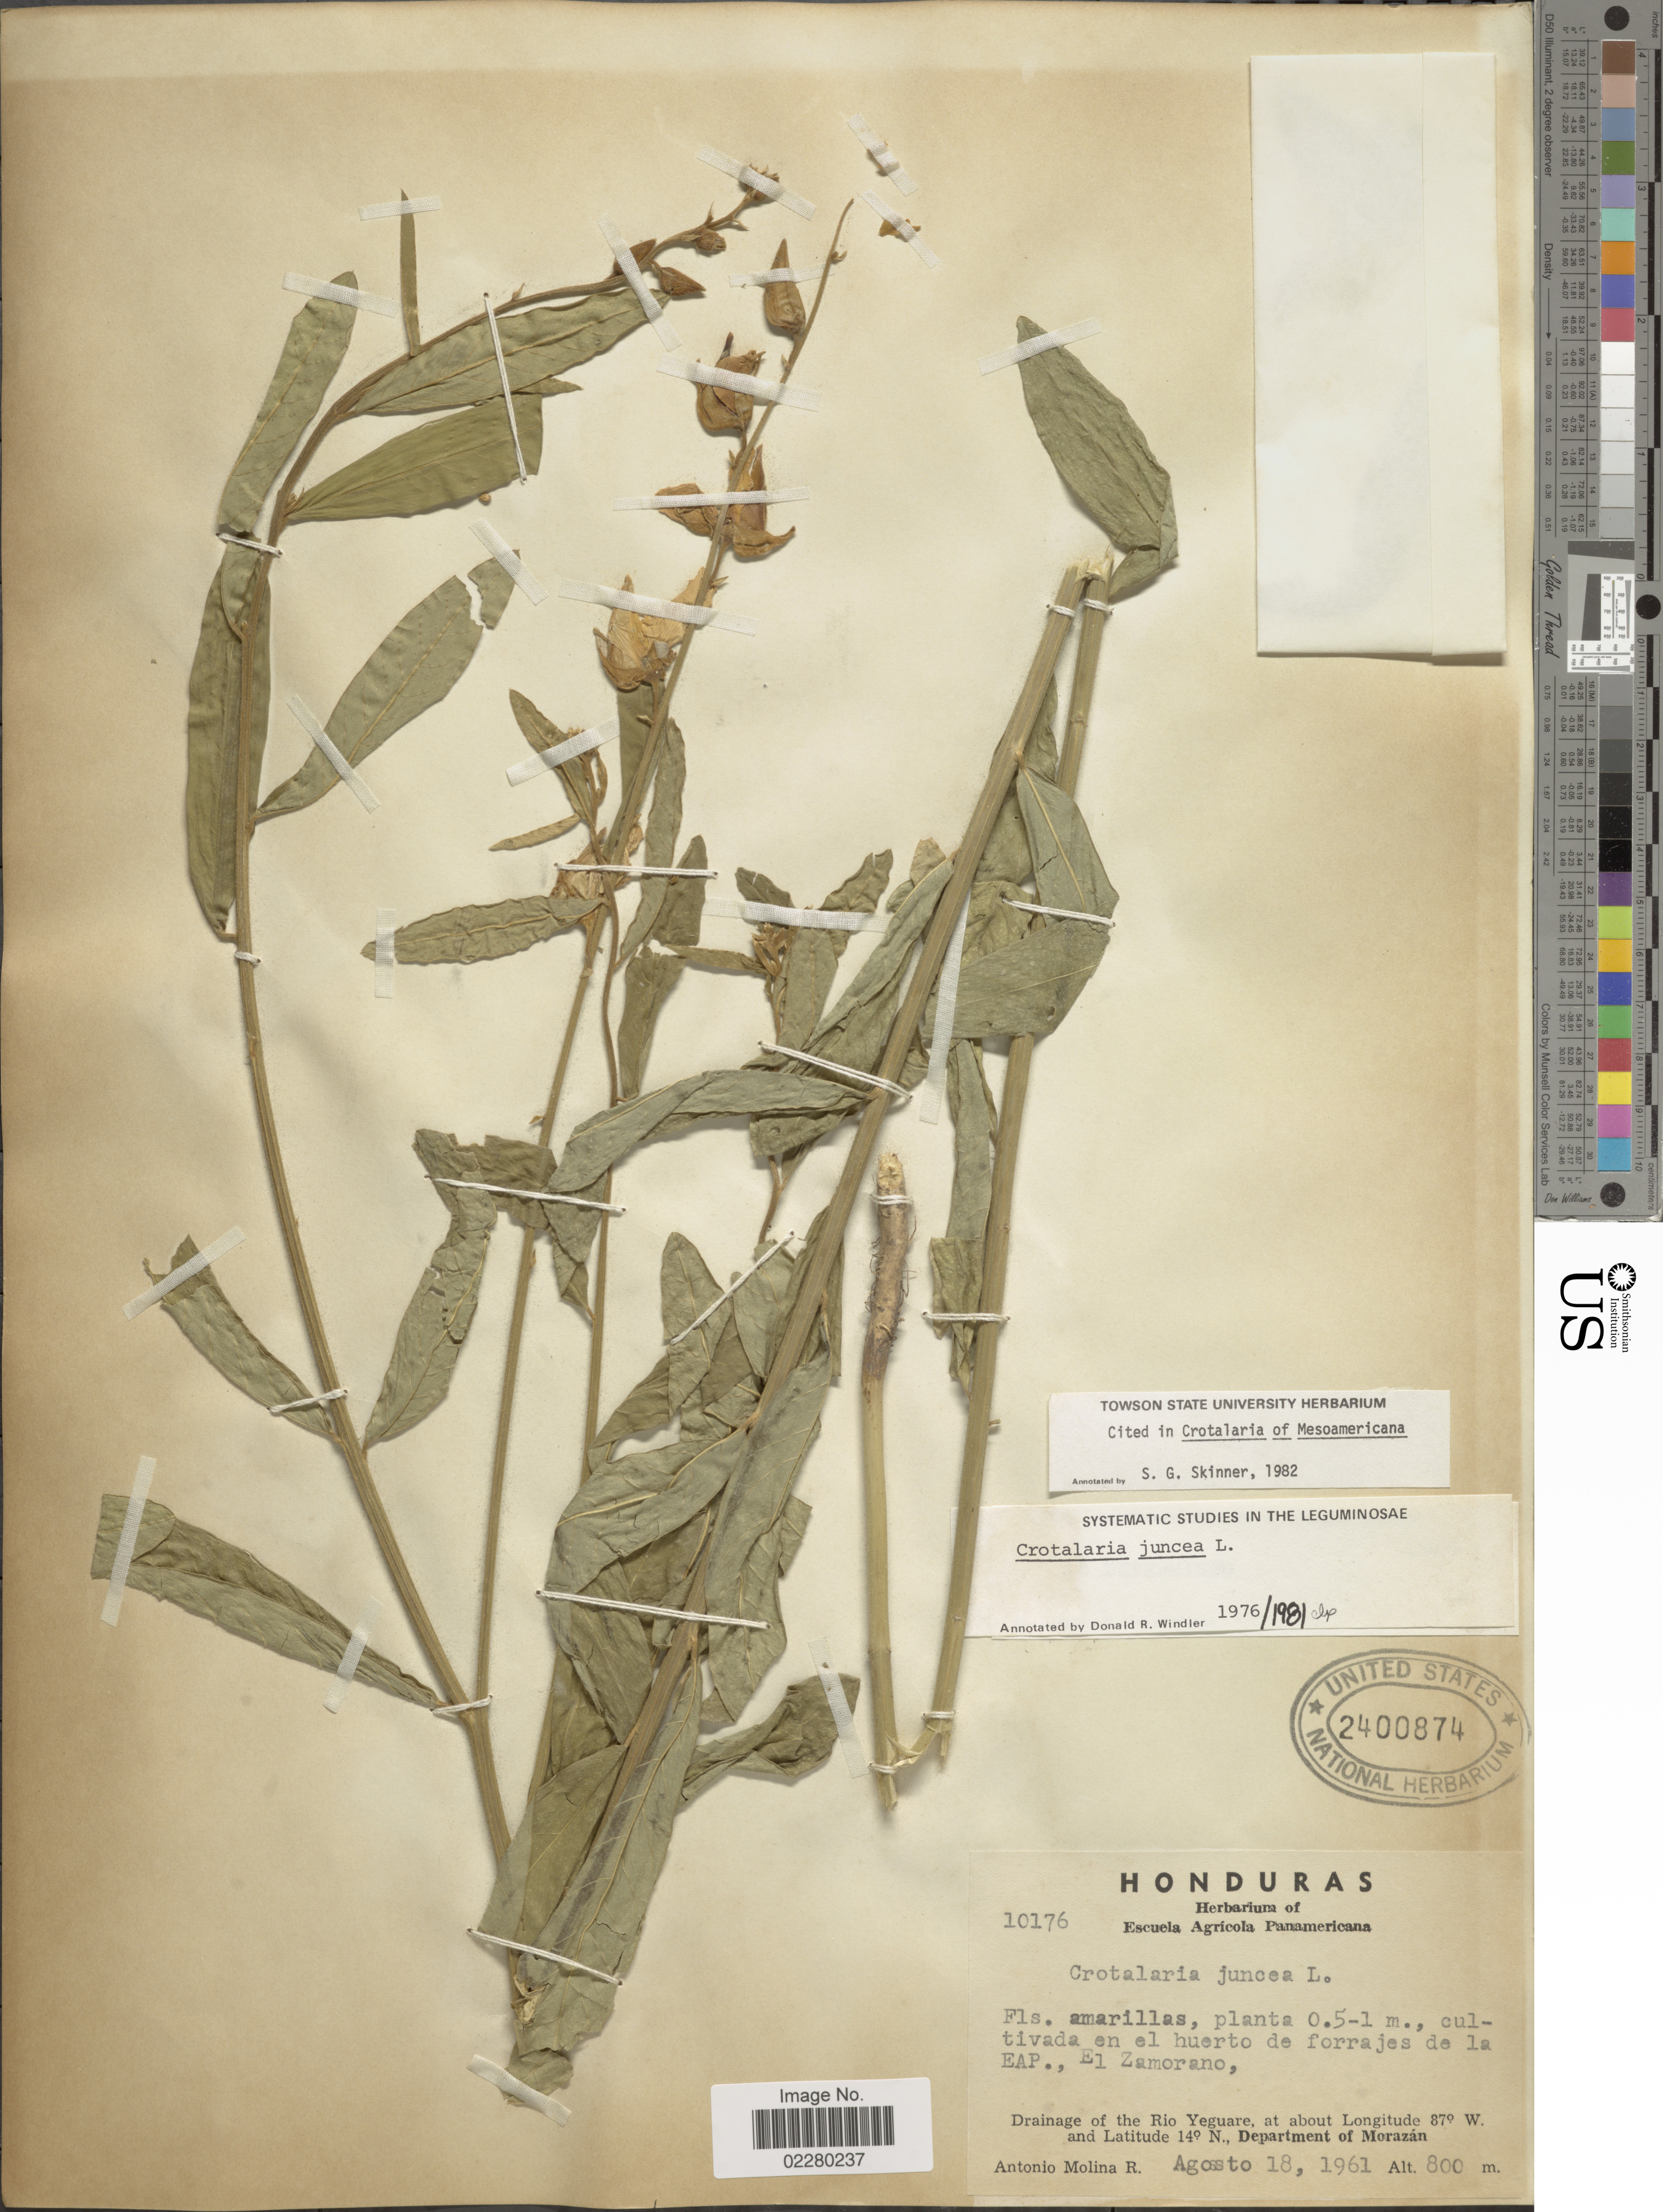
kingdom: Plantae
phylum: Tracheophyta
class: Magnoliopsida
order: Fabales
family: Fabaceae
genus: Crotalaria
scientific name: Crotalaria juncea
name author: L.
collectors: A. Molina R.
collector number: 10176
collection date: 1961-08-18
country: Honduras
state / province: Fco. Morazán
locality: Cultivada en el huerto de forrajes de la EAP., El Zamorano, Drainage of the Rio Yeguare, Department of Morazán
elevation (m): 800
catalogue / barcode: US 2400874